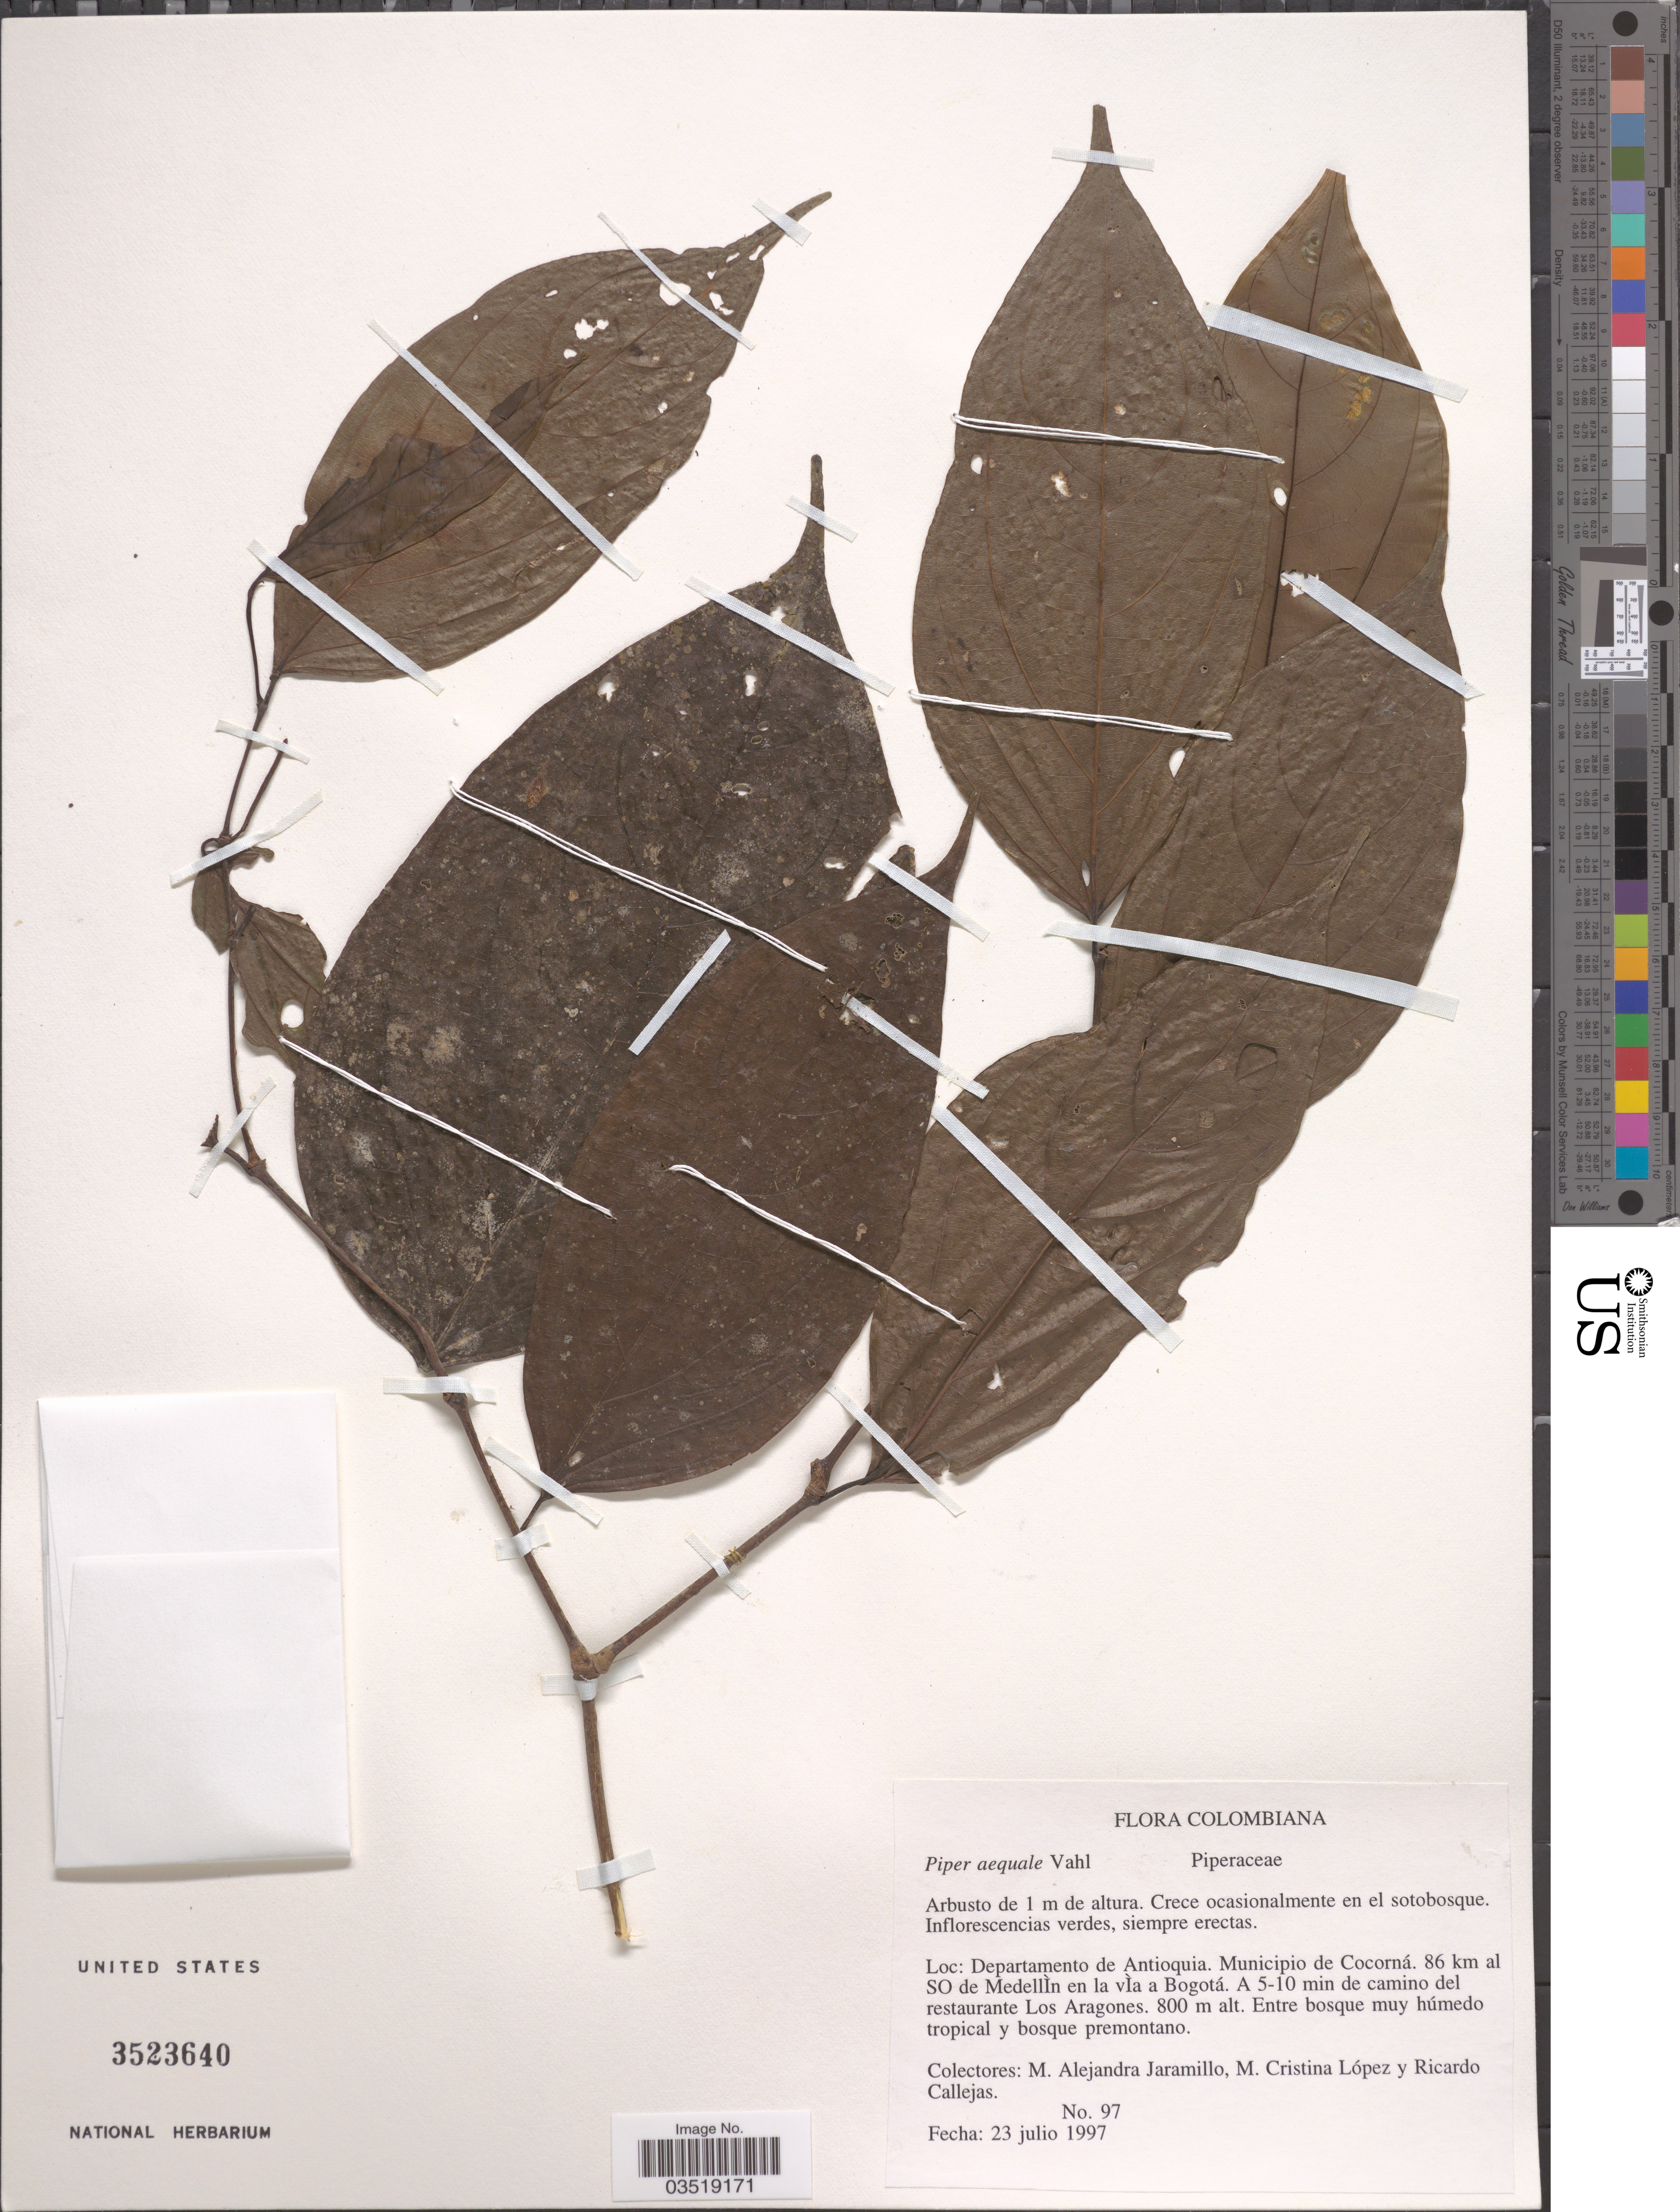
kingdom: Plantae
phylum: Tracheophyta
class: Magnoliopsida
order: Piperales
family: Piperaceae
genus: Piper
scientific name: Piper aequale var. aequale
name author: Vahl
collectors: M. A. Jaramillo, M. Lopéz & R. Callejas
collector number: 97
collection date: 1997-07-23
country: Colombia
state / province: Antioquia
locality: Departamento de Antioquia. Municipio de Cocorná. 86 km al So de Medellìn en la vìa a Bogotà. A 5-10 min de camino del restaurante Los Aragones.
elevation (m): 800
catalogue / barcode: US 3523640